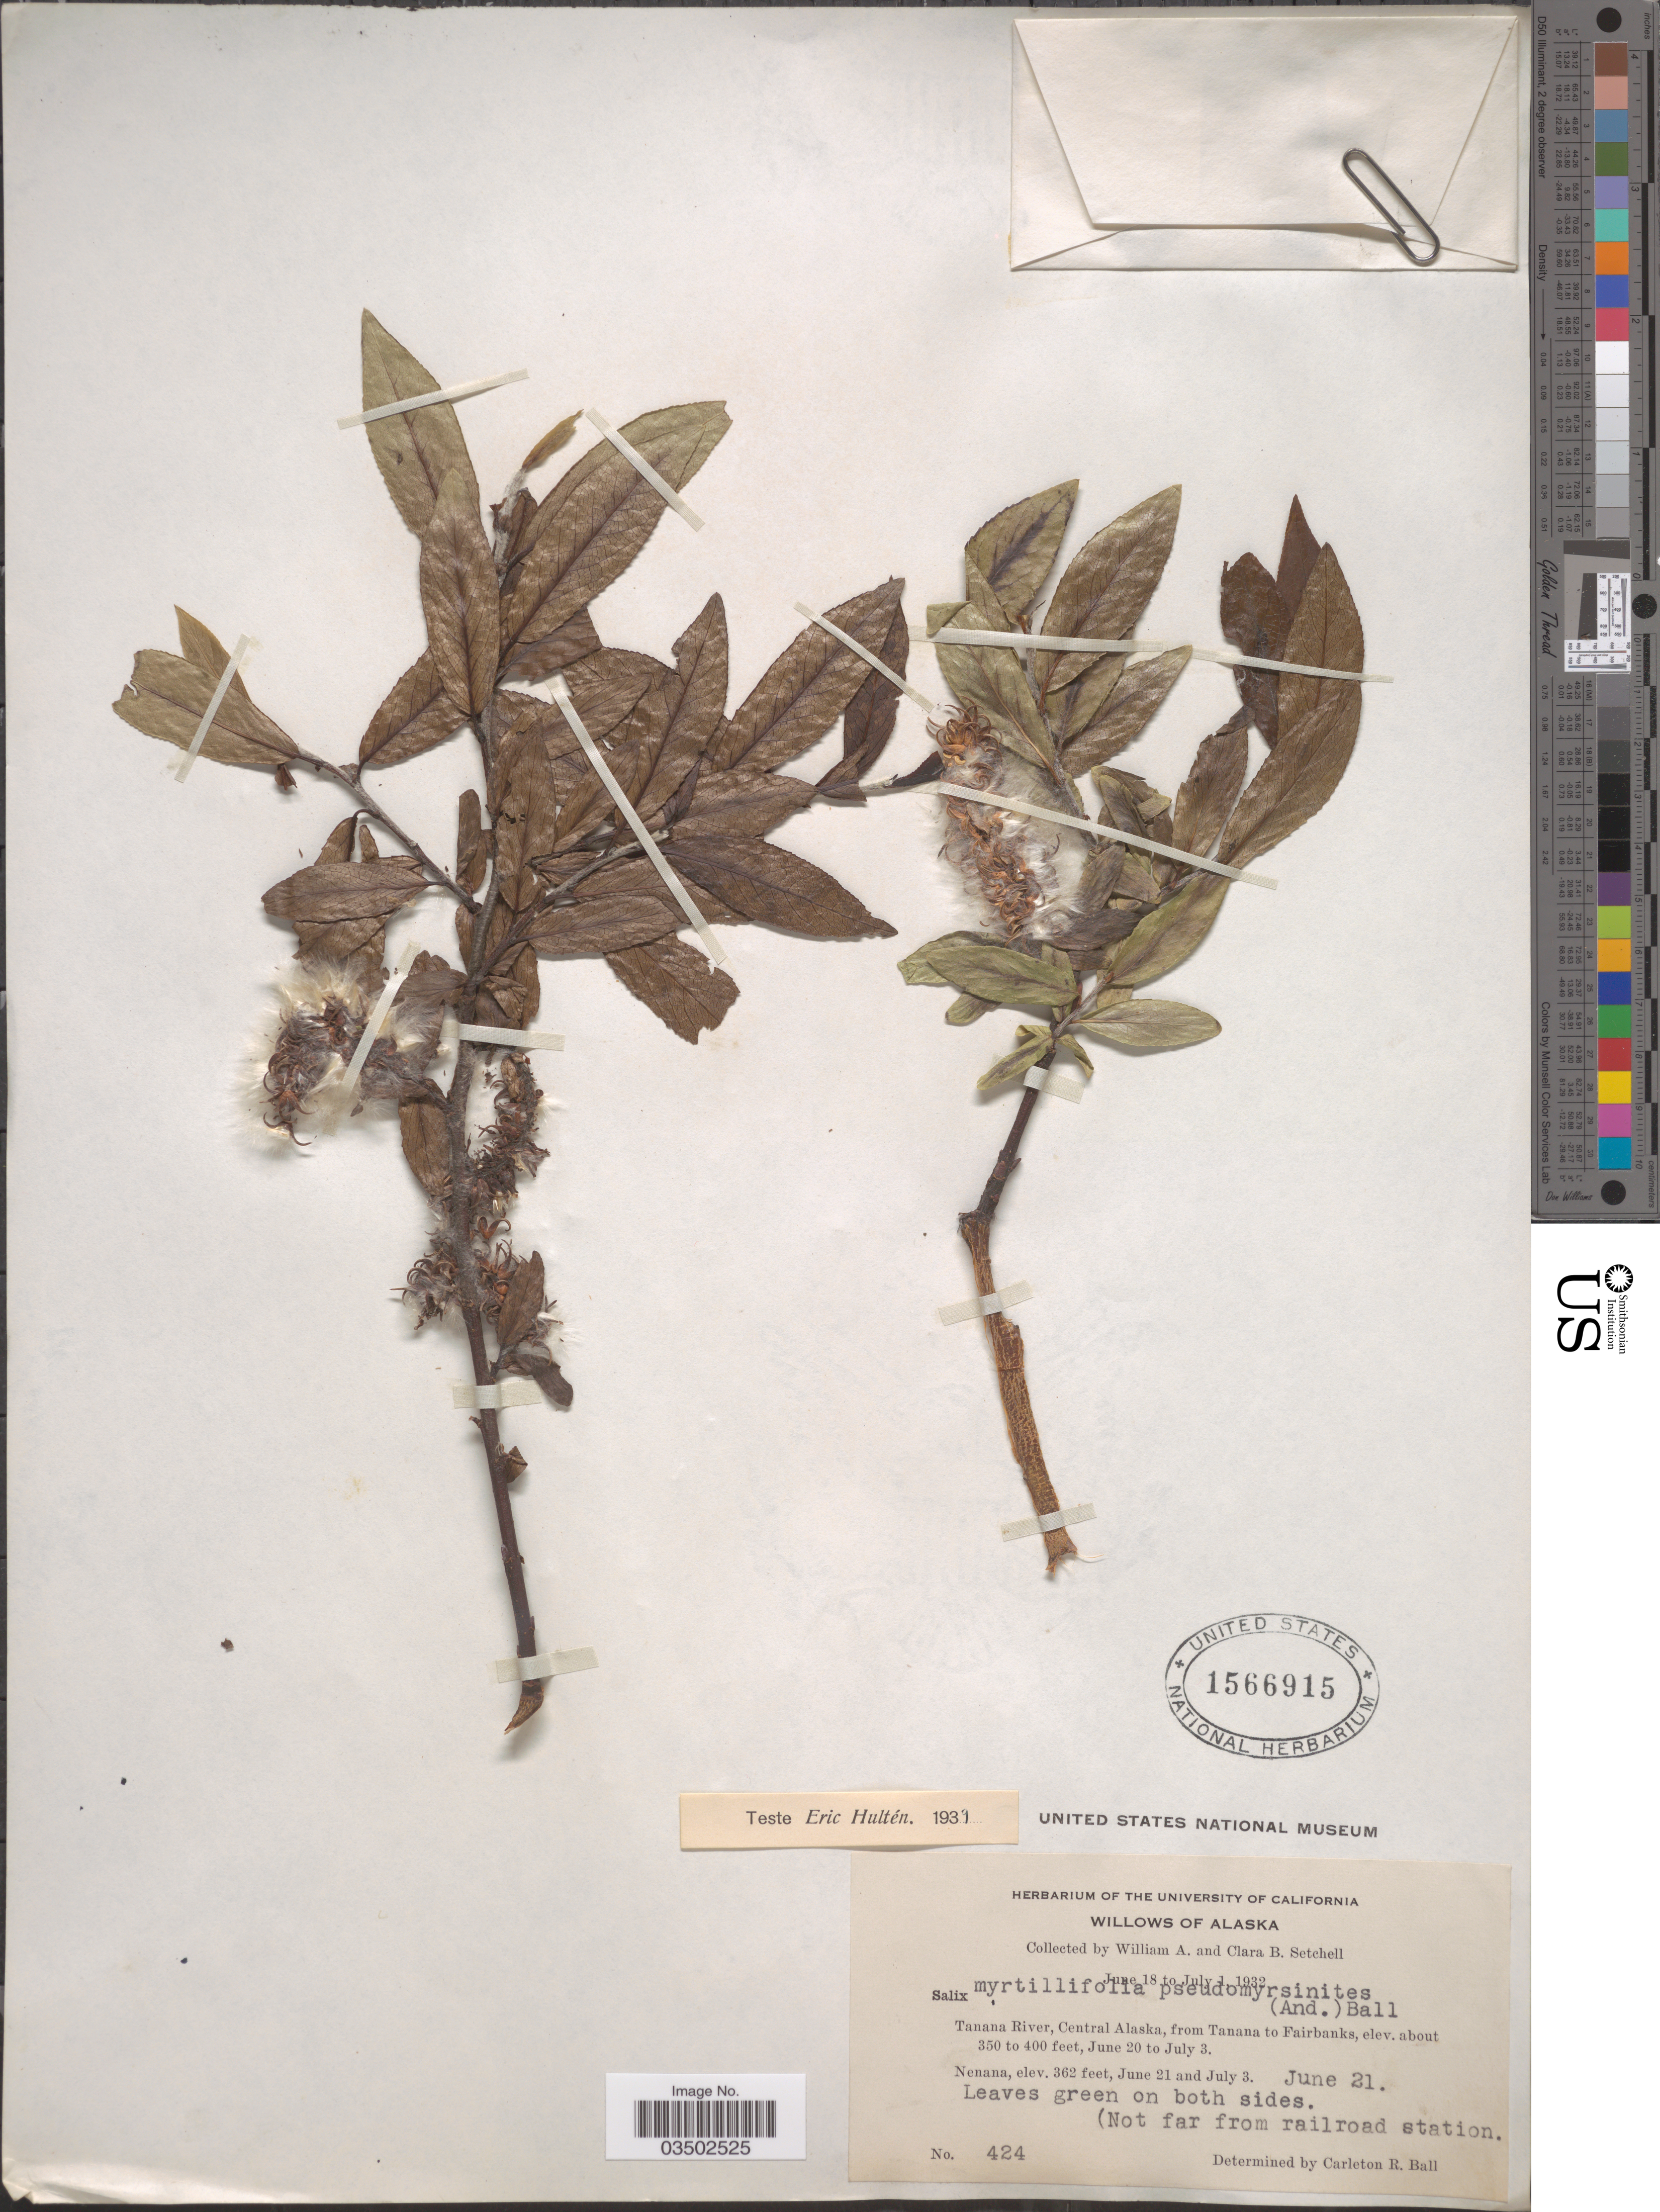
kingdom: Plantae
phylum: Tracheophyta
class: Magnoliopsida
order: Malpighiales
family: Salicaceae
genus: Salix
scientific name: Salix pseudocordata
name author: (Andersson) Andersson ex Rydb.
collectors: W. Setchell & C. B. Setchell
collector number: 424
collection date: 1932-06-21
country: United States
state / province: Alaska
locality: Tanana River, Central Alaska, from Tanana to Fairbanks. Nenana. (Not far from railroad station).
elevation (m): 107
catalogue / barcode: US 1566915